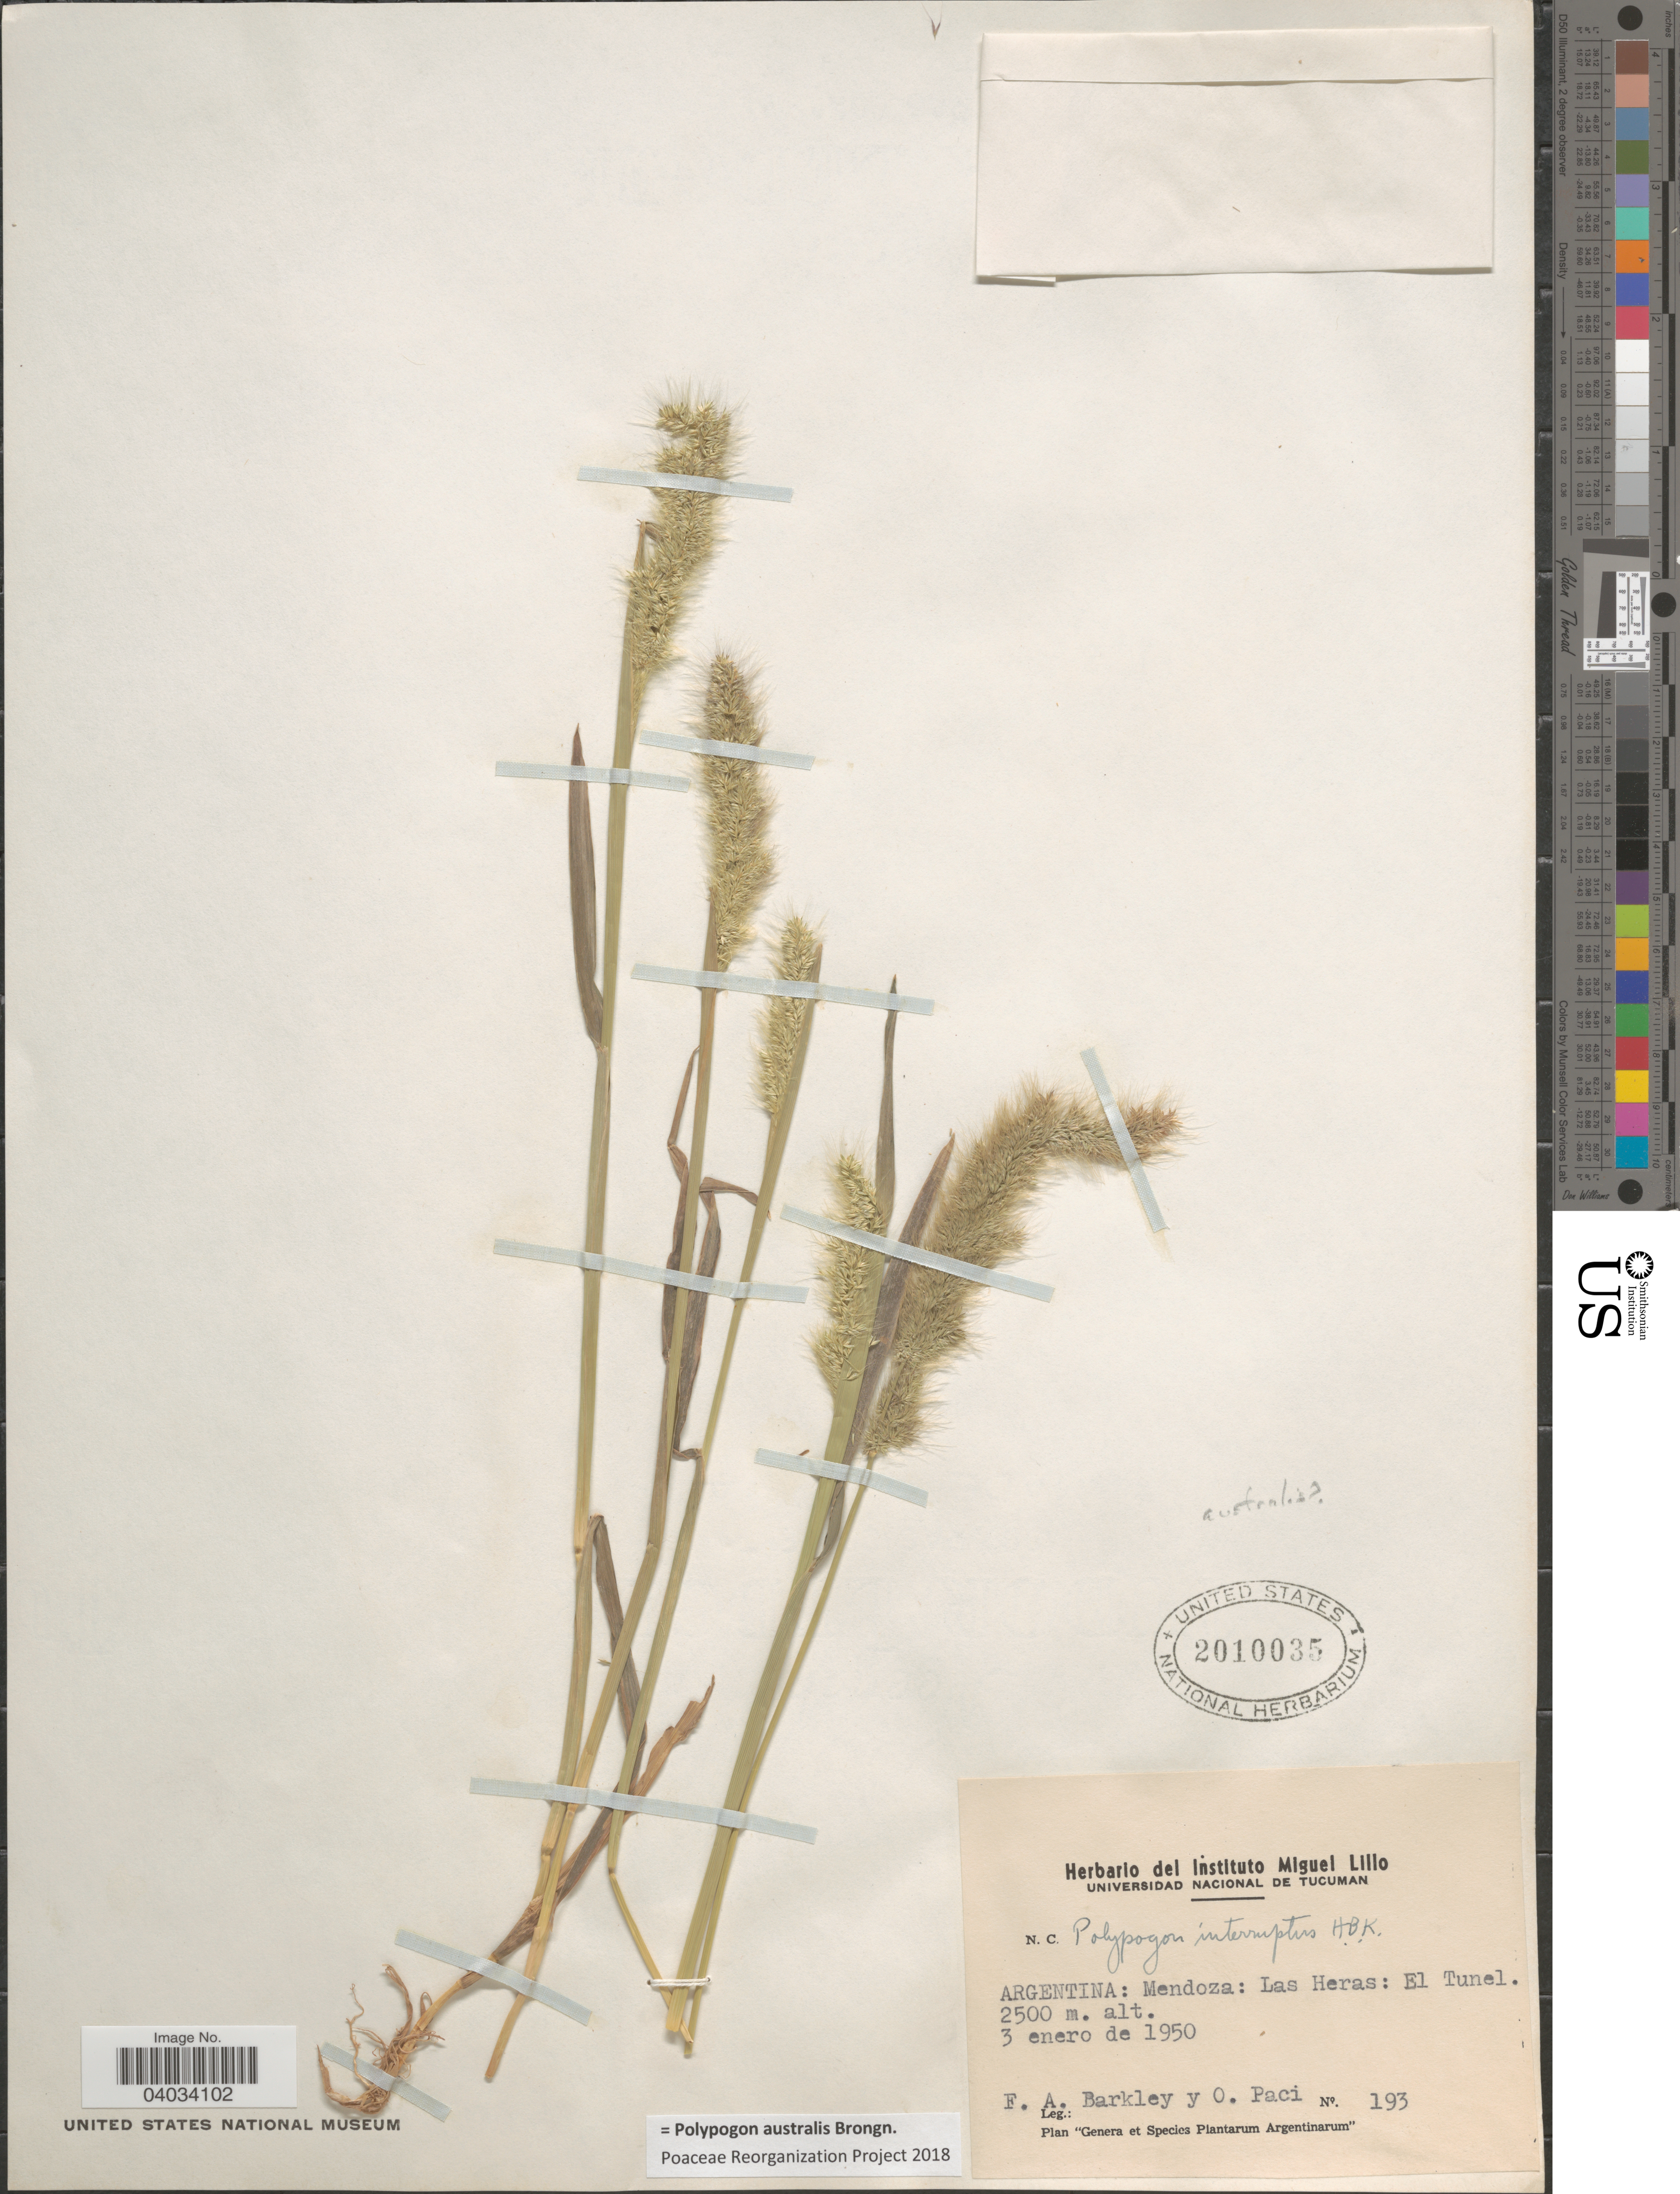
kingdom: Plantae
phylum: Tracheophyta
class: Liliopsida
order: Poales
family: Poaceae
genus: Polypogon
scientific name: Polypogon australis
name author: Brongn.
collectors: F. A. Barkley & O. Paci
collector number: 193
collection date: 1950-01-03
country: Argentina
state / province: Mendoza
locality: Las Heras: El Tunel.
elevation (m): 2500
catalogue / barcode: US 2010035